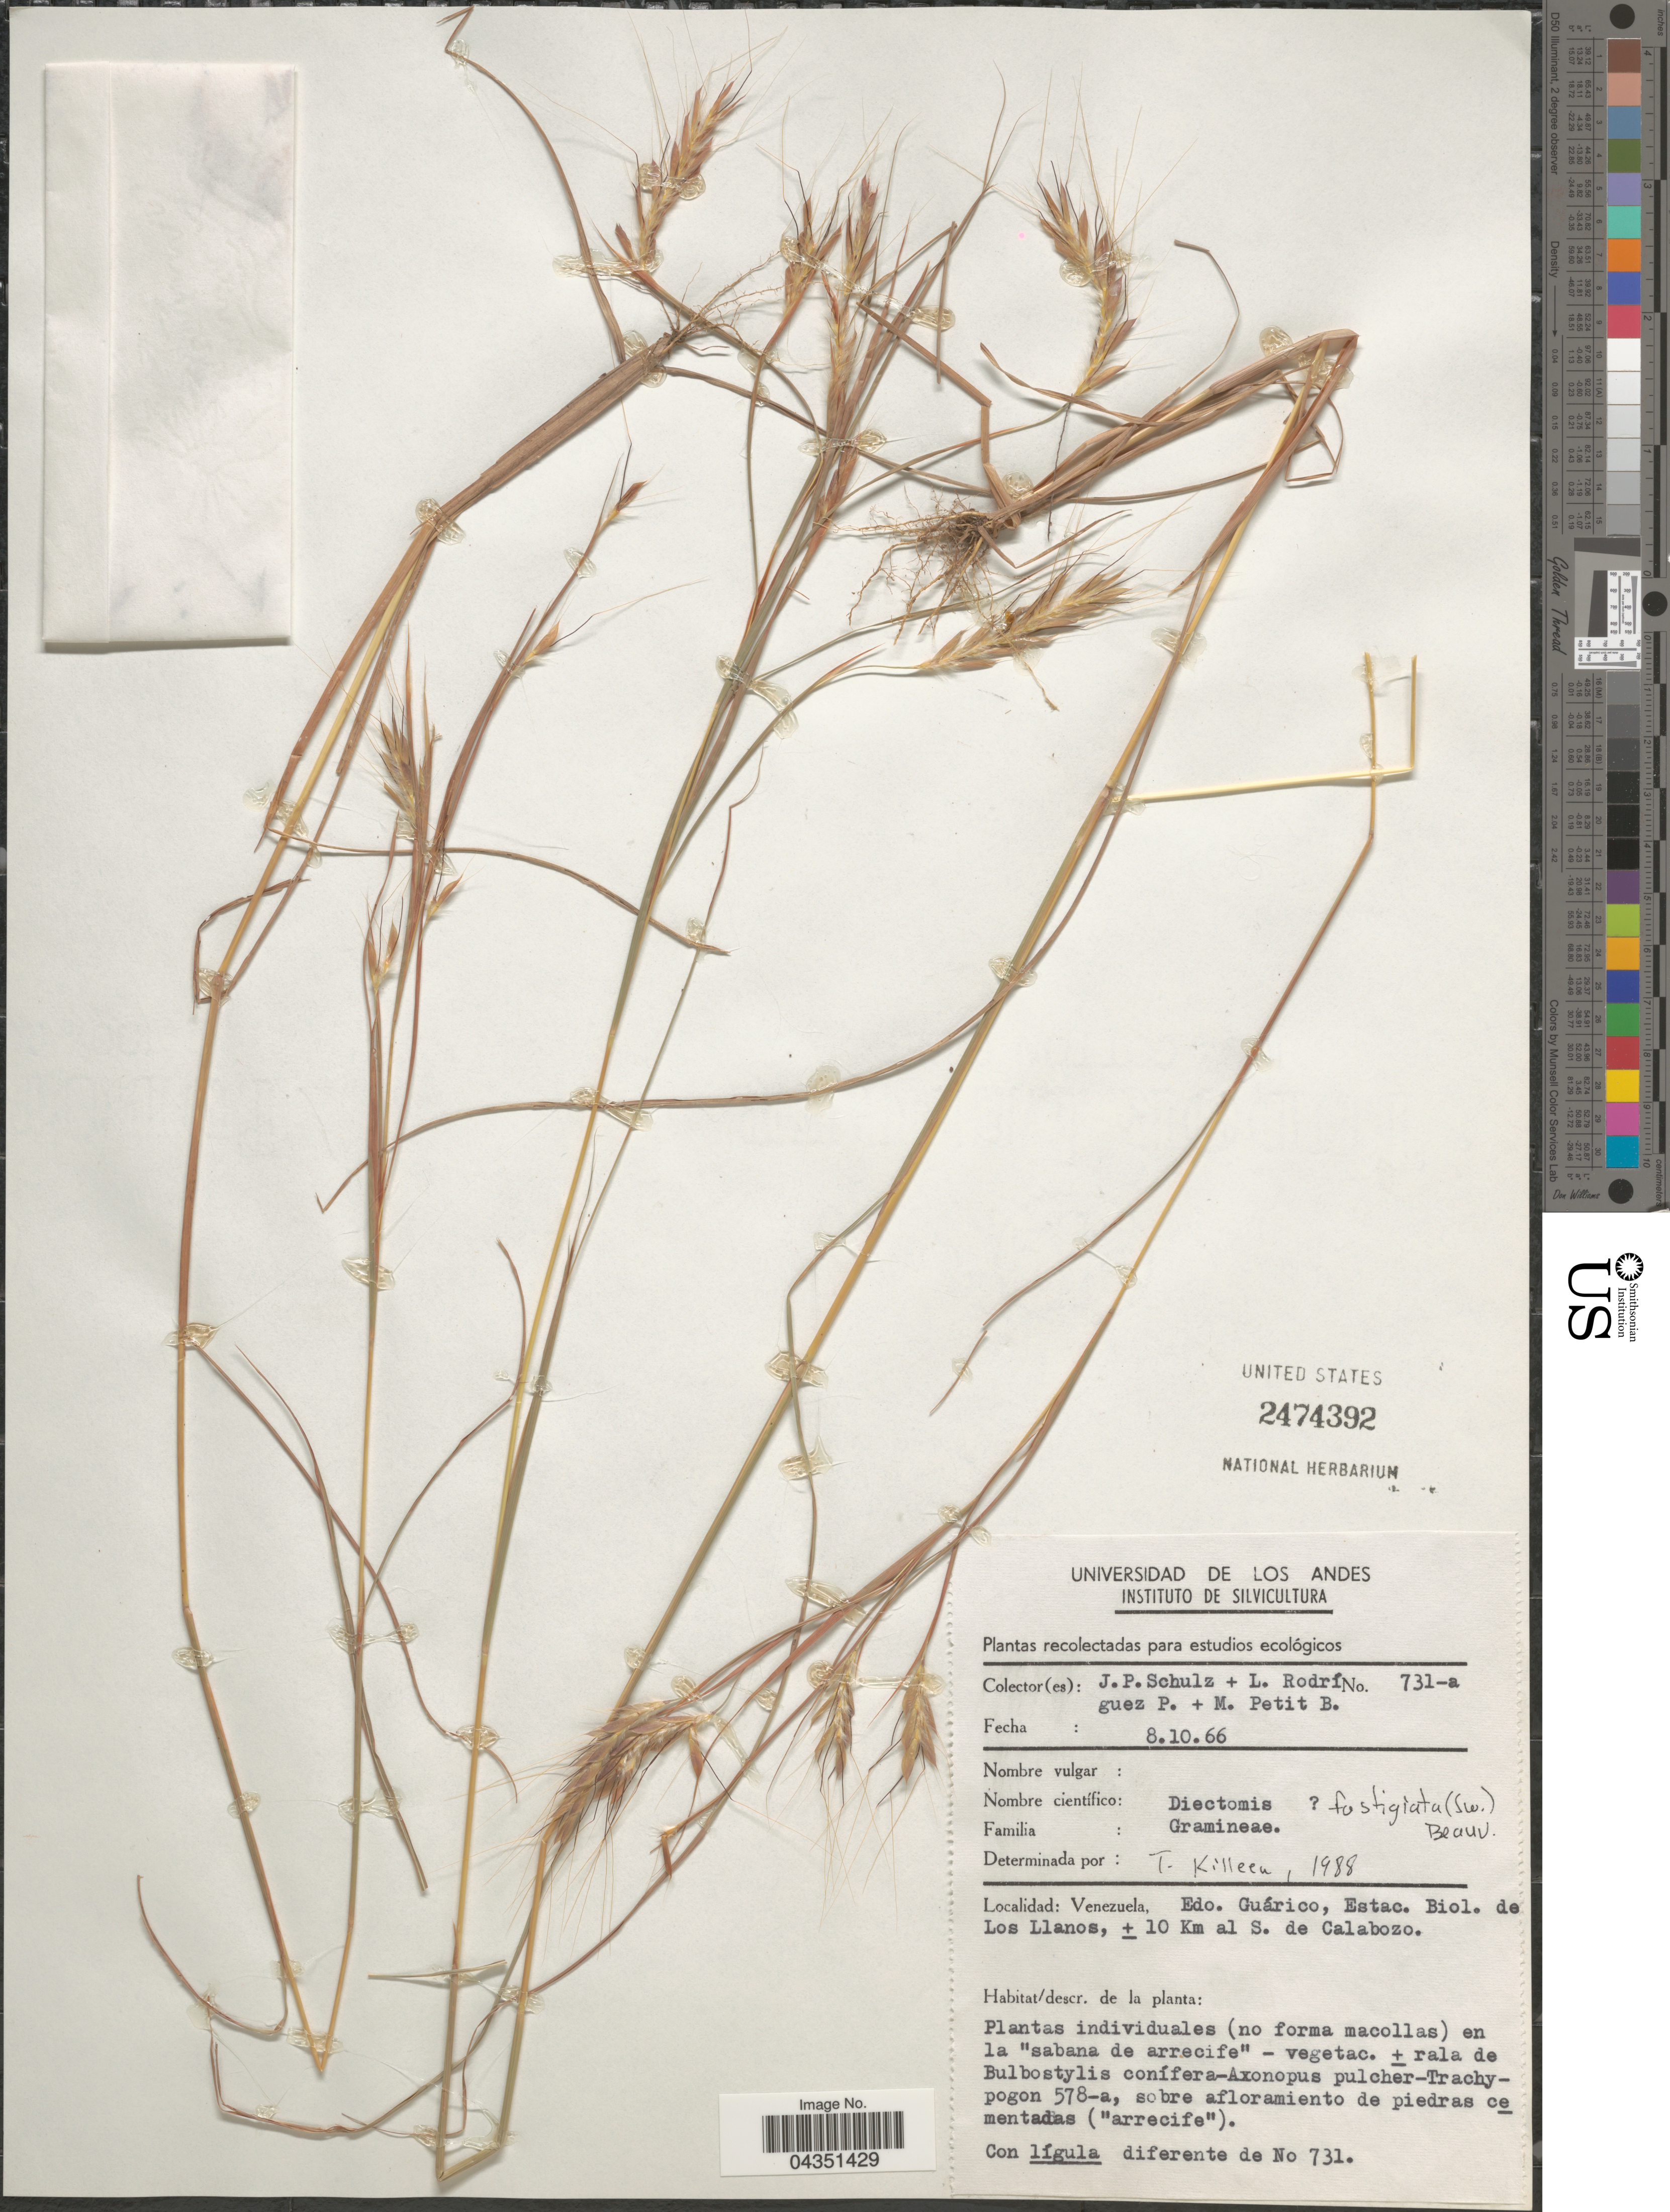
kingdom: Plantae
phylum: Tracheophyta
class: Liliopsida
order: Poales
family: Poaceae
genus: Diectomis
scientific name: Diectomis fastigiata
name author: (Sw.) P. Beauv.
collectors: J. P. Schulz, L. Rodríguez P. & M. Petit B.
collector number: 731-a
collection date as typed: Transcribed d/m/y: 8/10/66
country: Venezuela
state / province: Guarico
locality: Estac. Biol. de Los Llanos, ± Km al S. de Calabozo.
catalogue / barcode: US 2474392